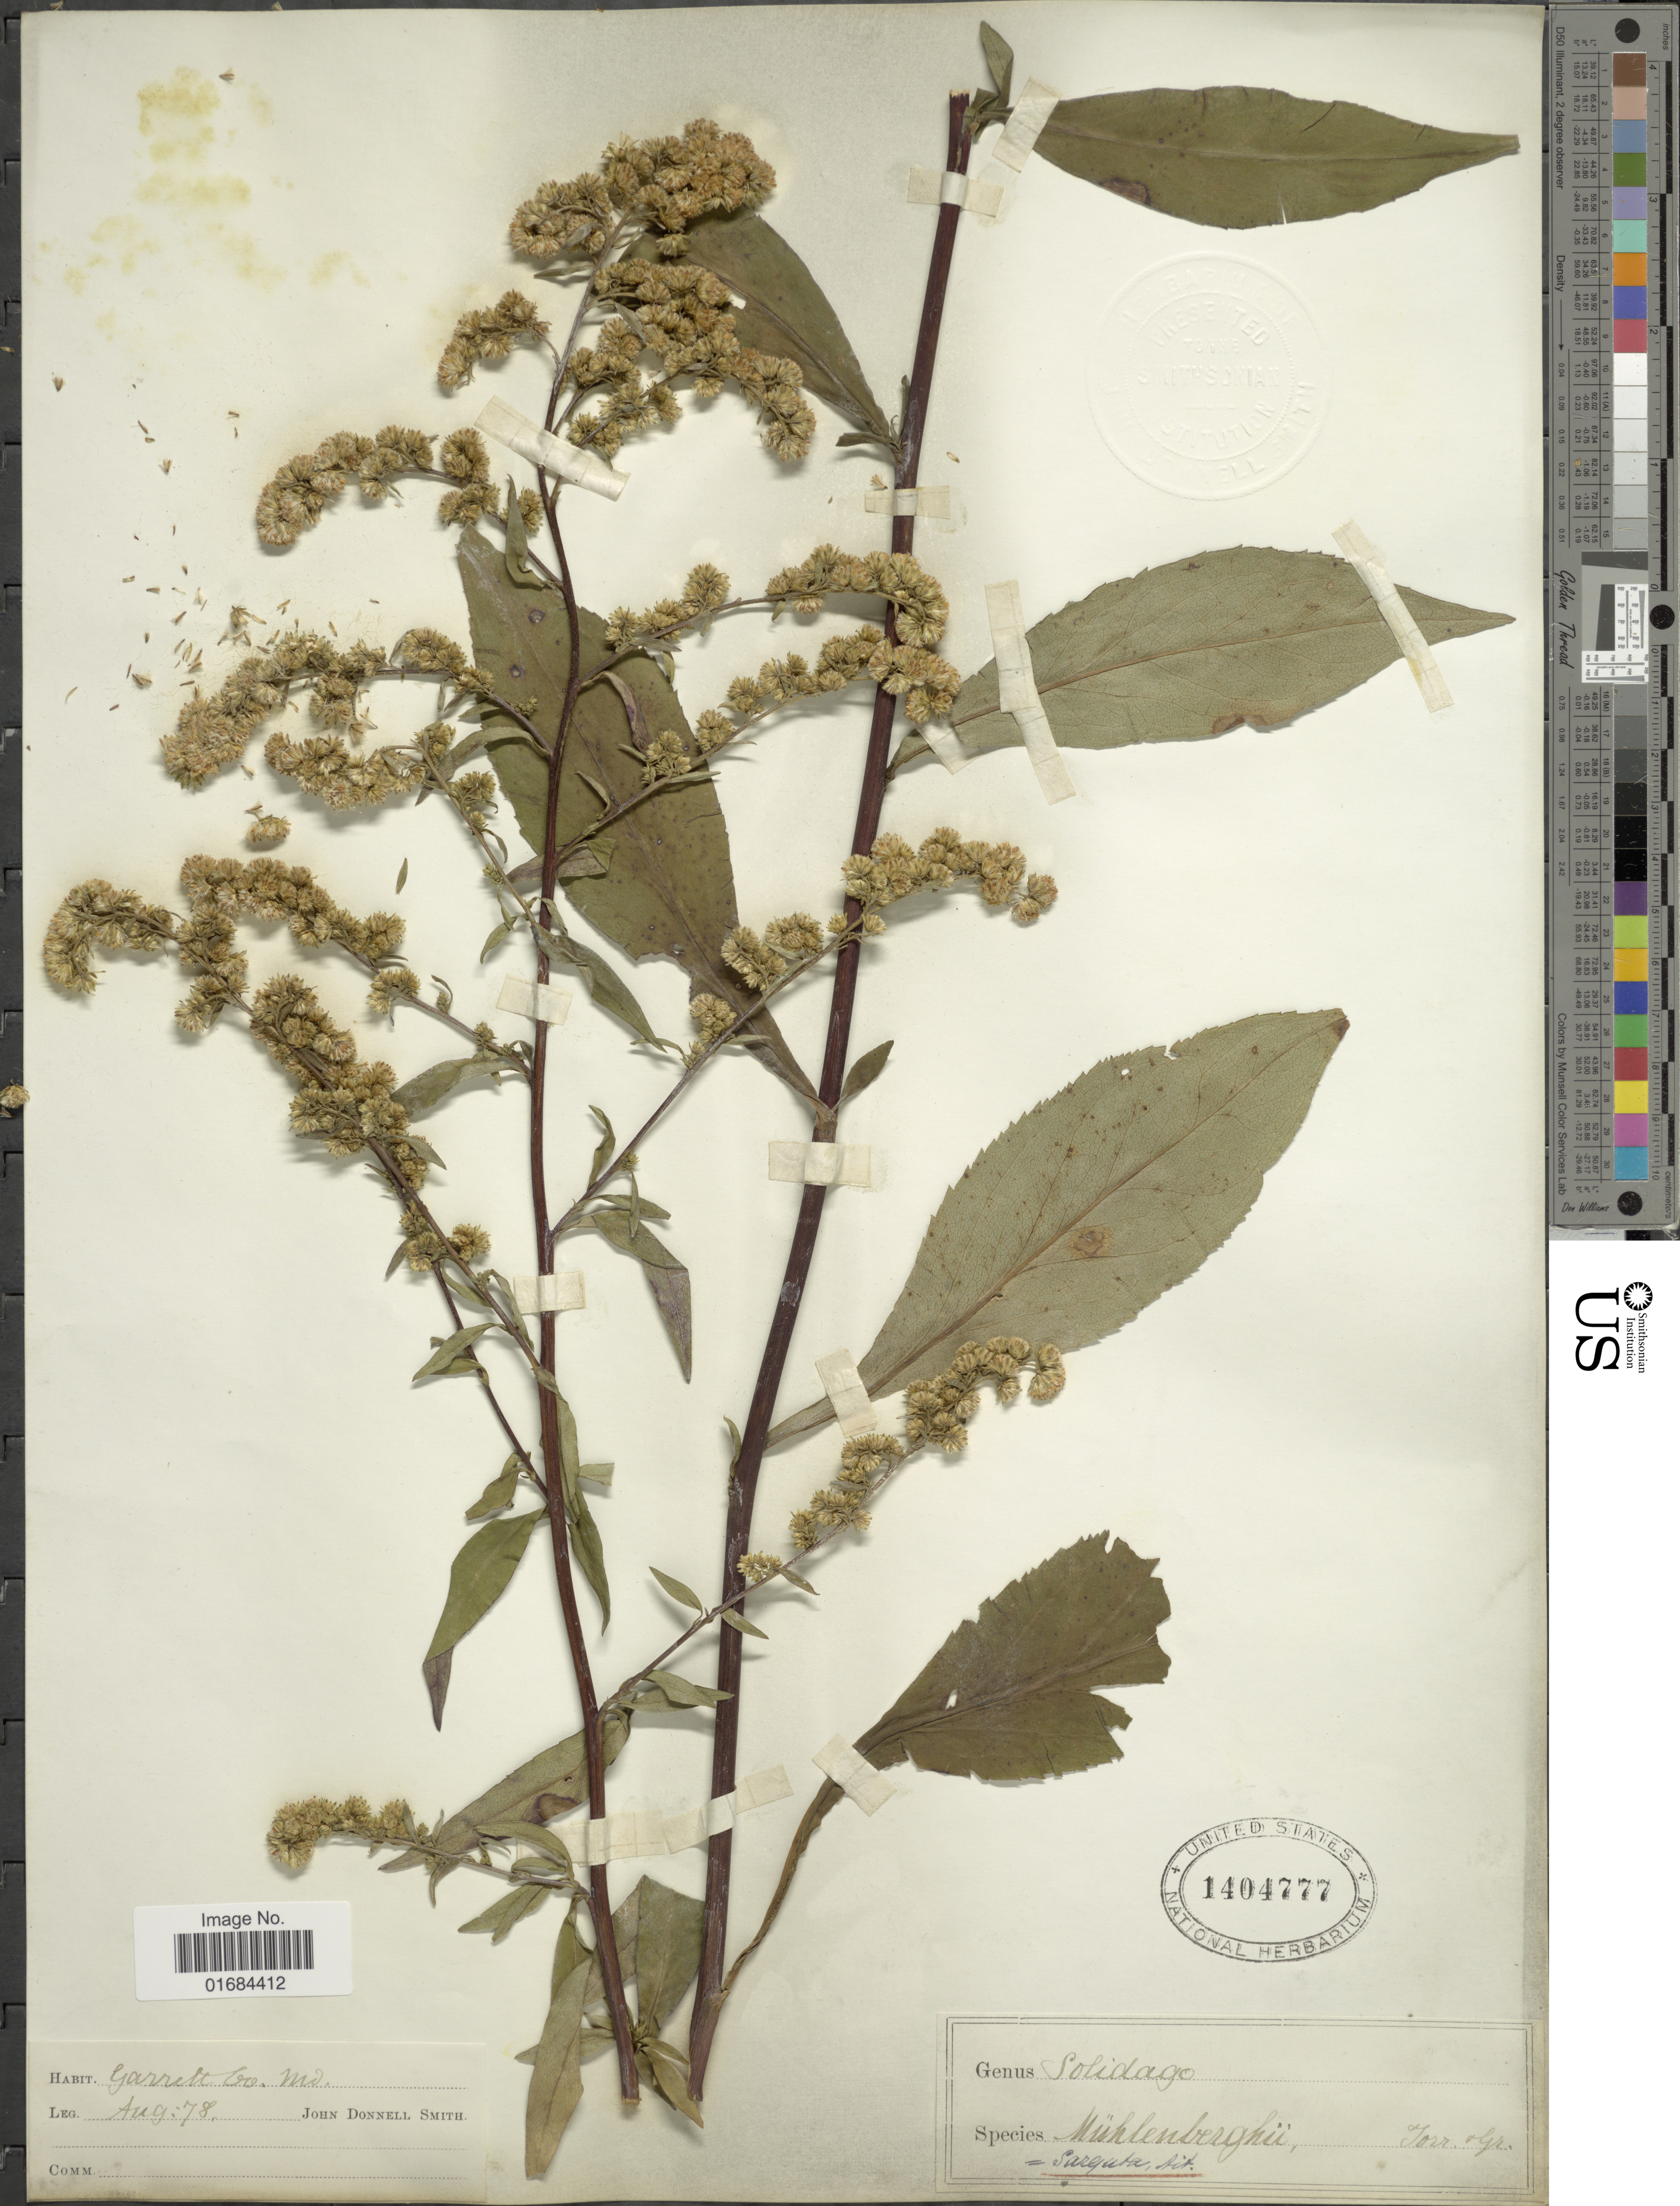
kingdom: Plantae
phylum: Tracheophyta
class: Magnoliopsida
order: Asterales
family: Asteraceae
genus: Solidago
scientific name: Solidago arguta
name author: Aiton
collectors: J. Donnell Smith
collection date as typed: Transcribed d/m/y: /8/78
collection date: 1878-08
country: United States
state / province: Maryland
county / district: Garrett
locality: Garrett Co.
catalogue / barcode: US 1404777